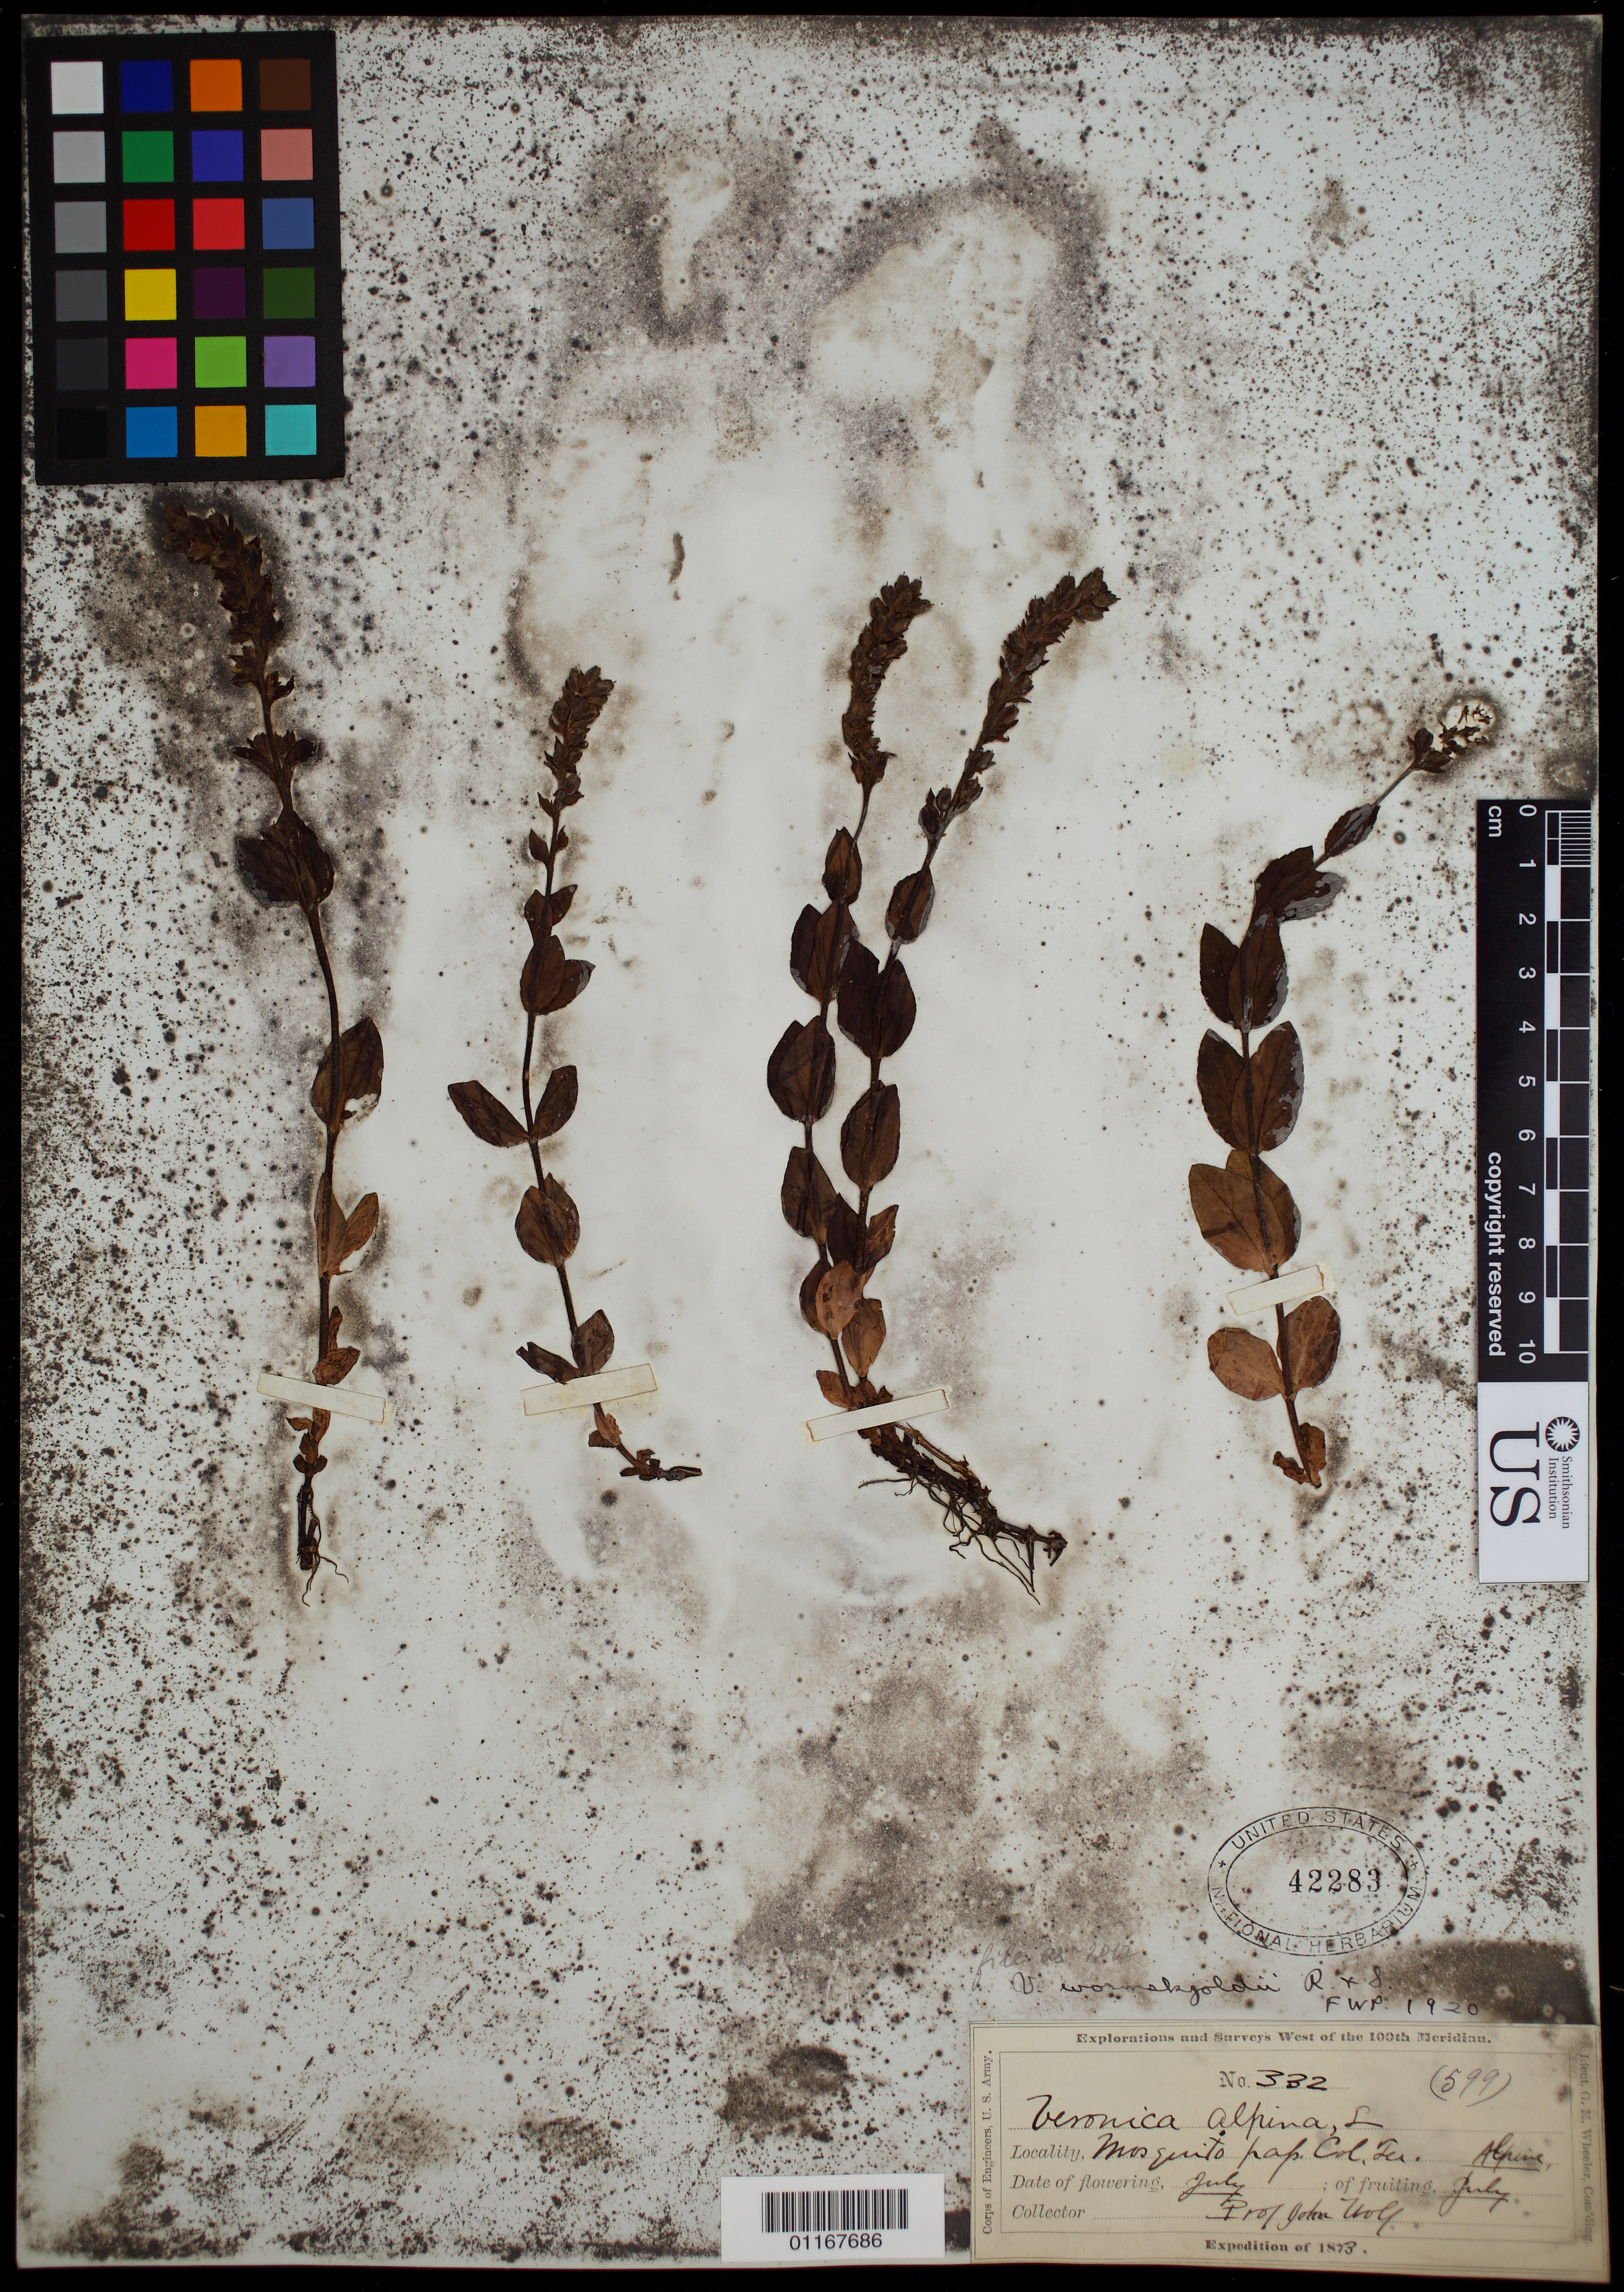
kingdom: Plantae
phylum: Tracheophyta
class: Magnoliopsida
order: Lamiales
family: Plantaginaceae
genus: Veronica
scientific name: Veronica wormskjoldii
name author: Roem. & Schult.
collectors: J. Wolf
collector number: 332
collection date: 1873-07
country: United States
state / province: Colorado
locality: Mosquito pap., Alpine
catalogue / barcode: US 42283